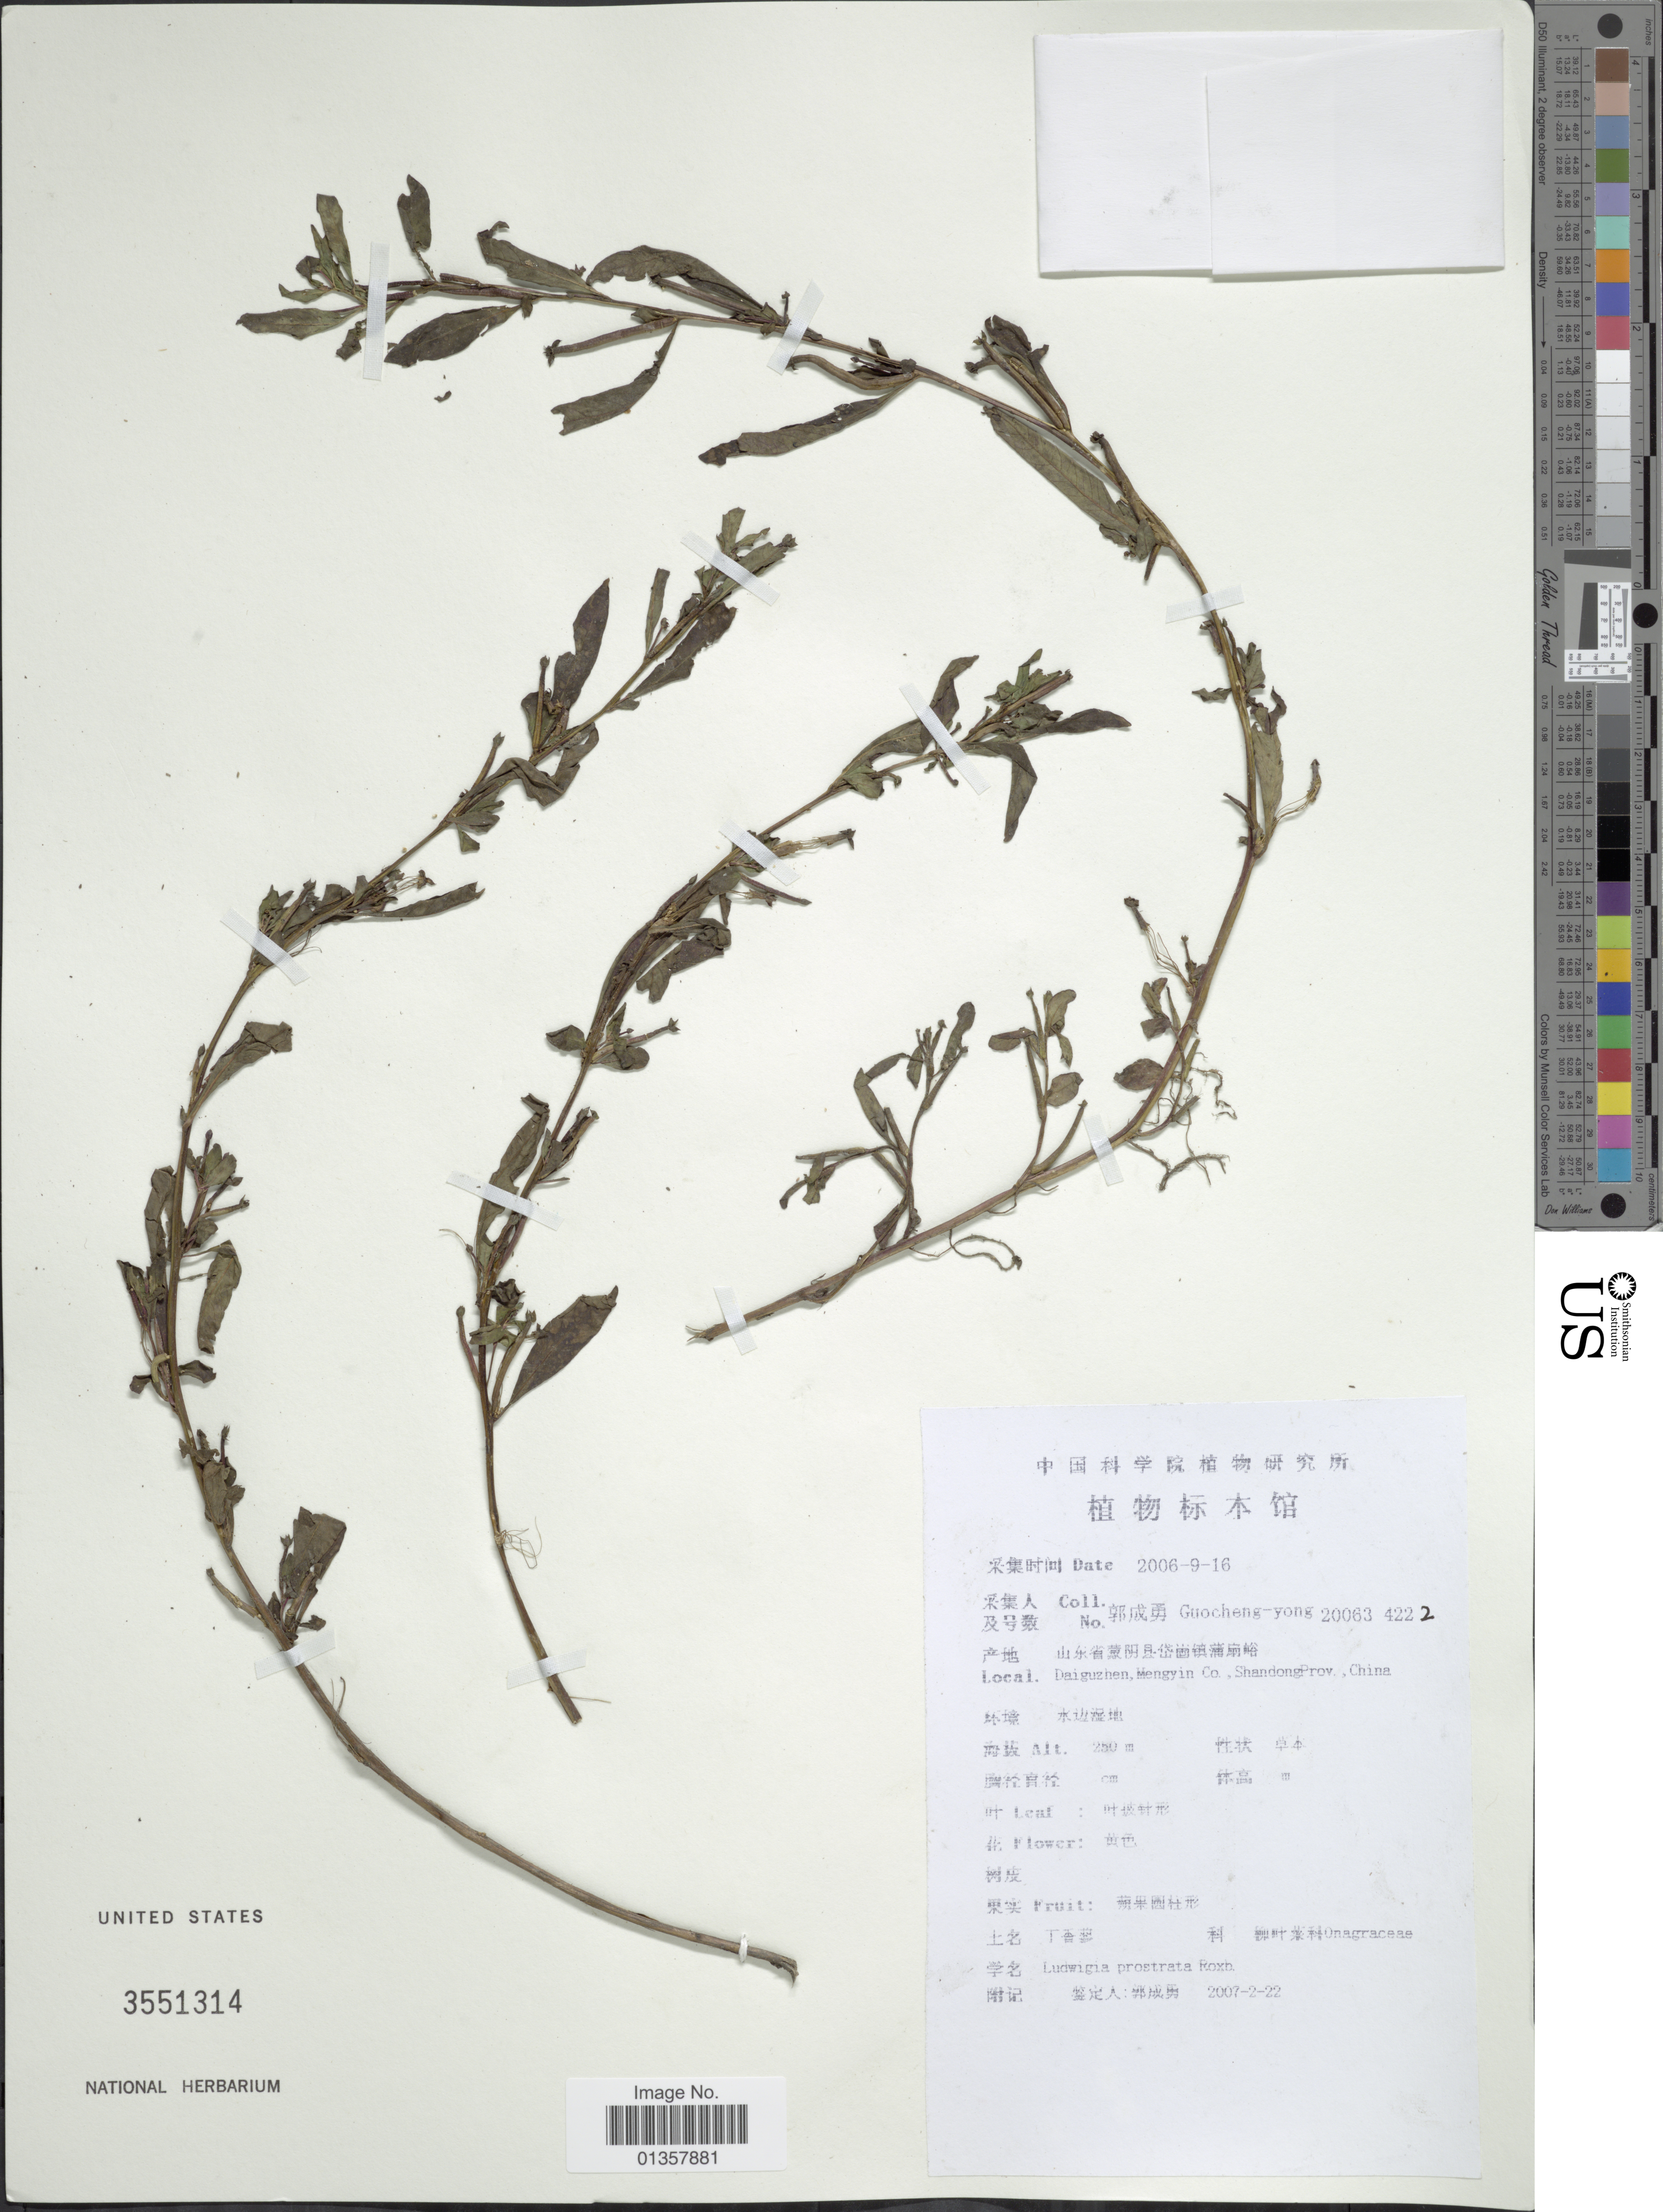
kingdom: Plantae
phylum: Tracheophyta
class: Magnoliopsida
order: Myrtales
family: Onagraceae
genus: Ludwigia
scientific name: Ludwigia prostrata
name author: Roxb.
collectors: Guo cheng-yong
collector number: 200634222*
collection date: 2006-09-16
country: China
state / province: Shandong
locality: Daiguzhen, Mengyin Co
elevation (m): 250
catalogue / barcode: US 3551314